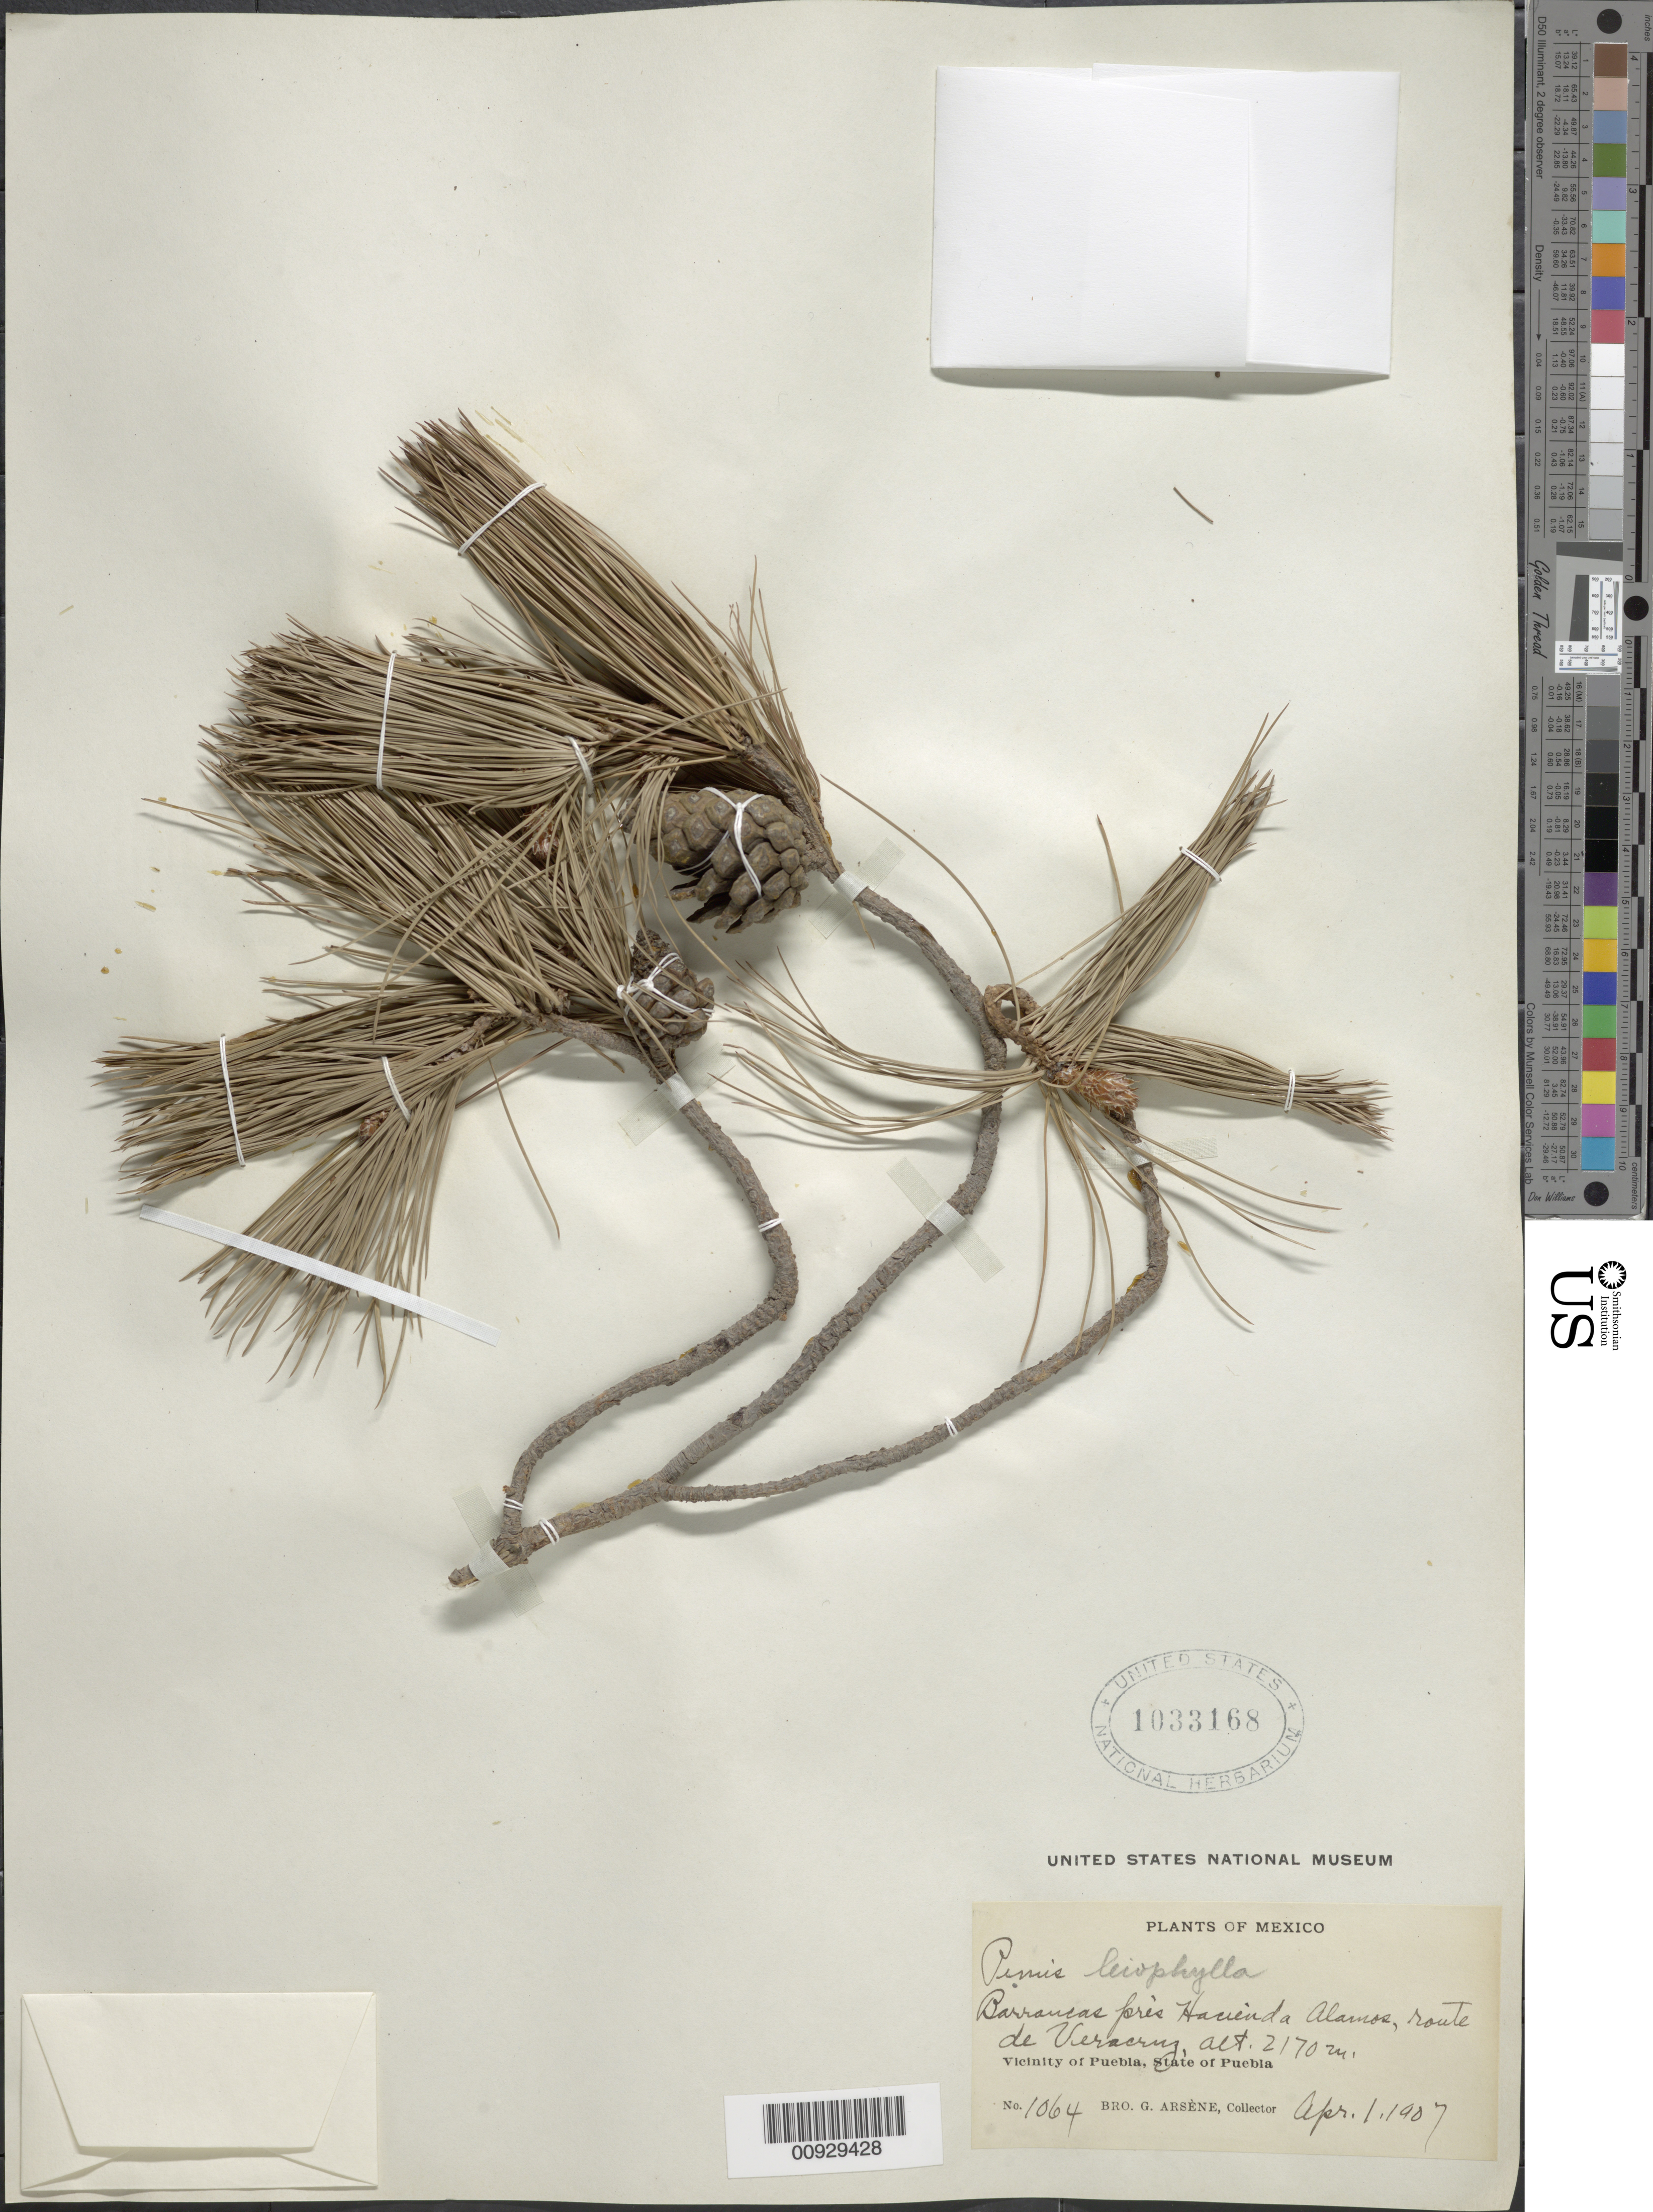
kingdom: Plantae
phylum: Tracheophyta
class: Pinopsida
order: Pinales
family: Pinaceae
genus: Pinus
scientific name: Pinus leiophylla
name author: Schiede ex Schltdl. & Cham.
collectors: Bro. G. Arsène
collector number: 1064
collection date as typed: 01 Apr 1907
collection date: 1907-04-01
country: Mexico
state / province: Puebla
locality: Barrancas près Hacienda Alamos, route de Veracruz.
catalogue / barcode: US 1033168